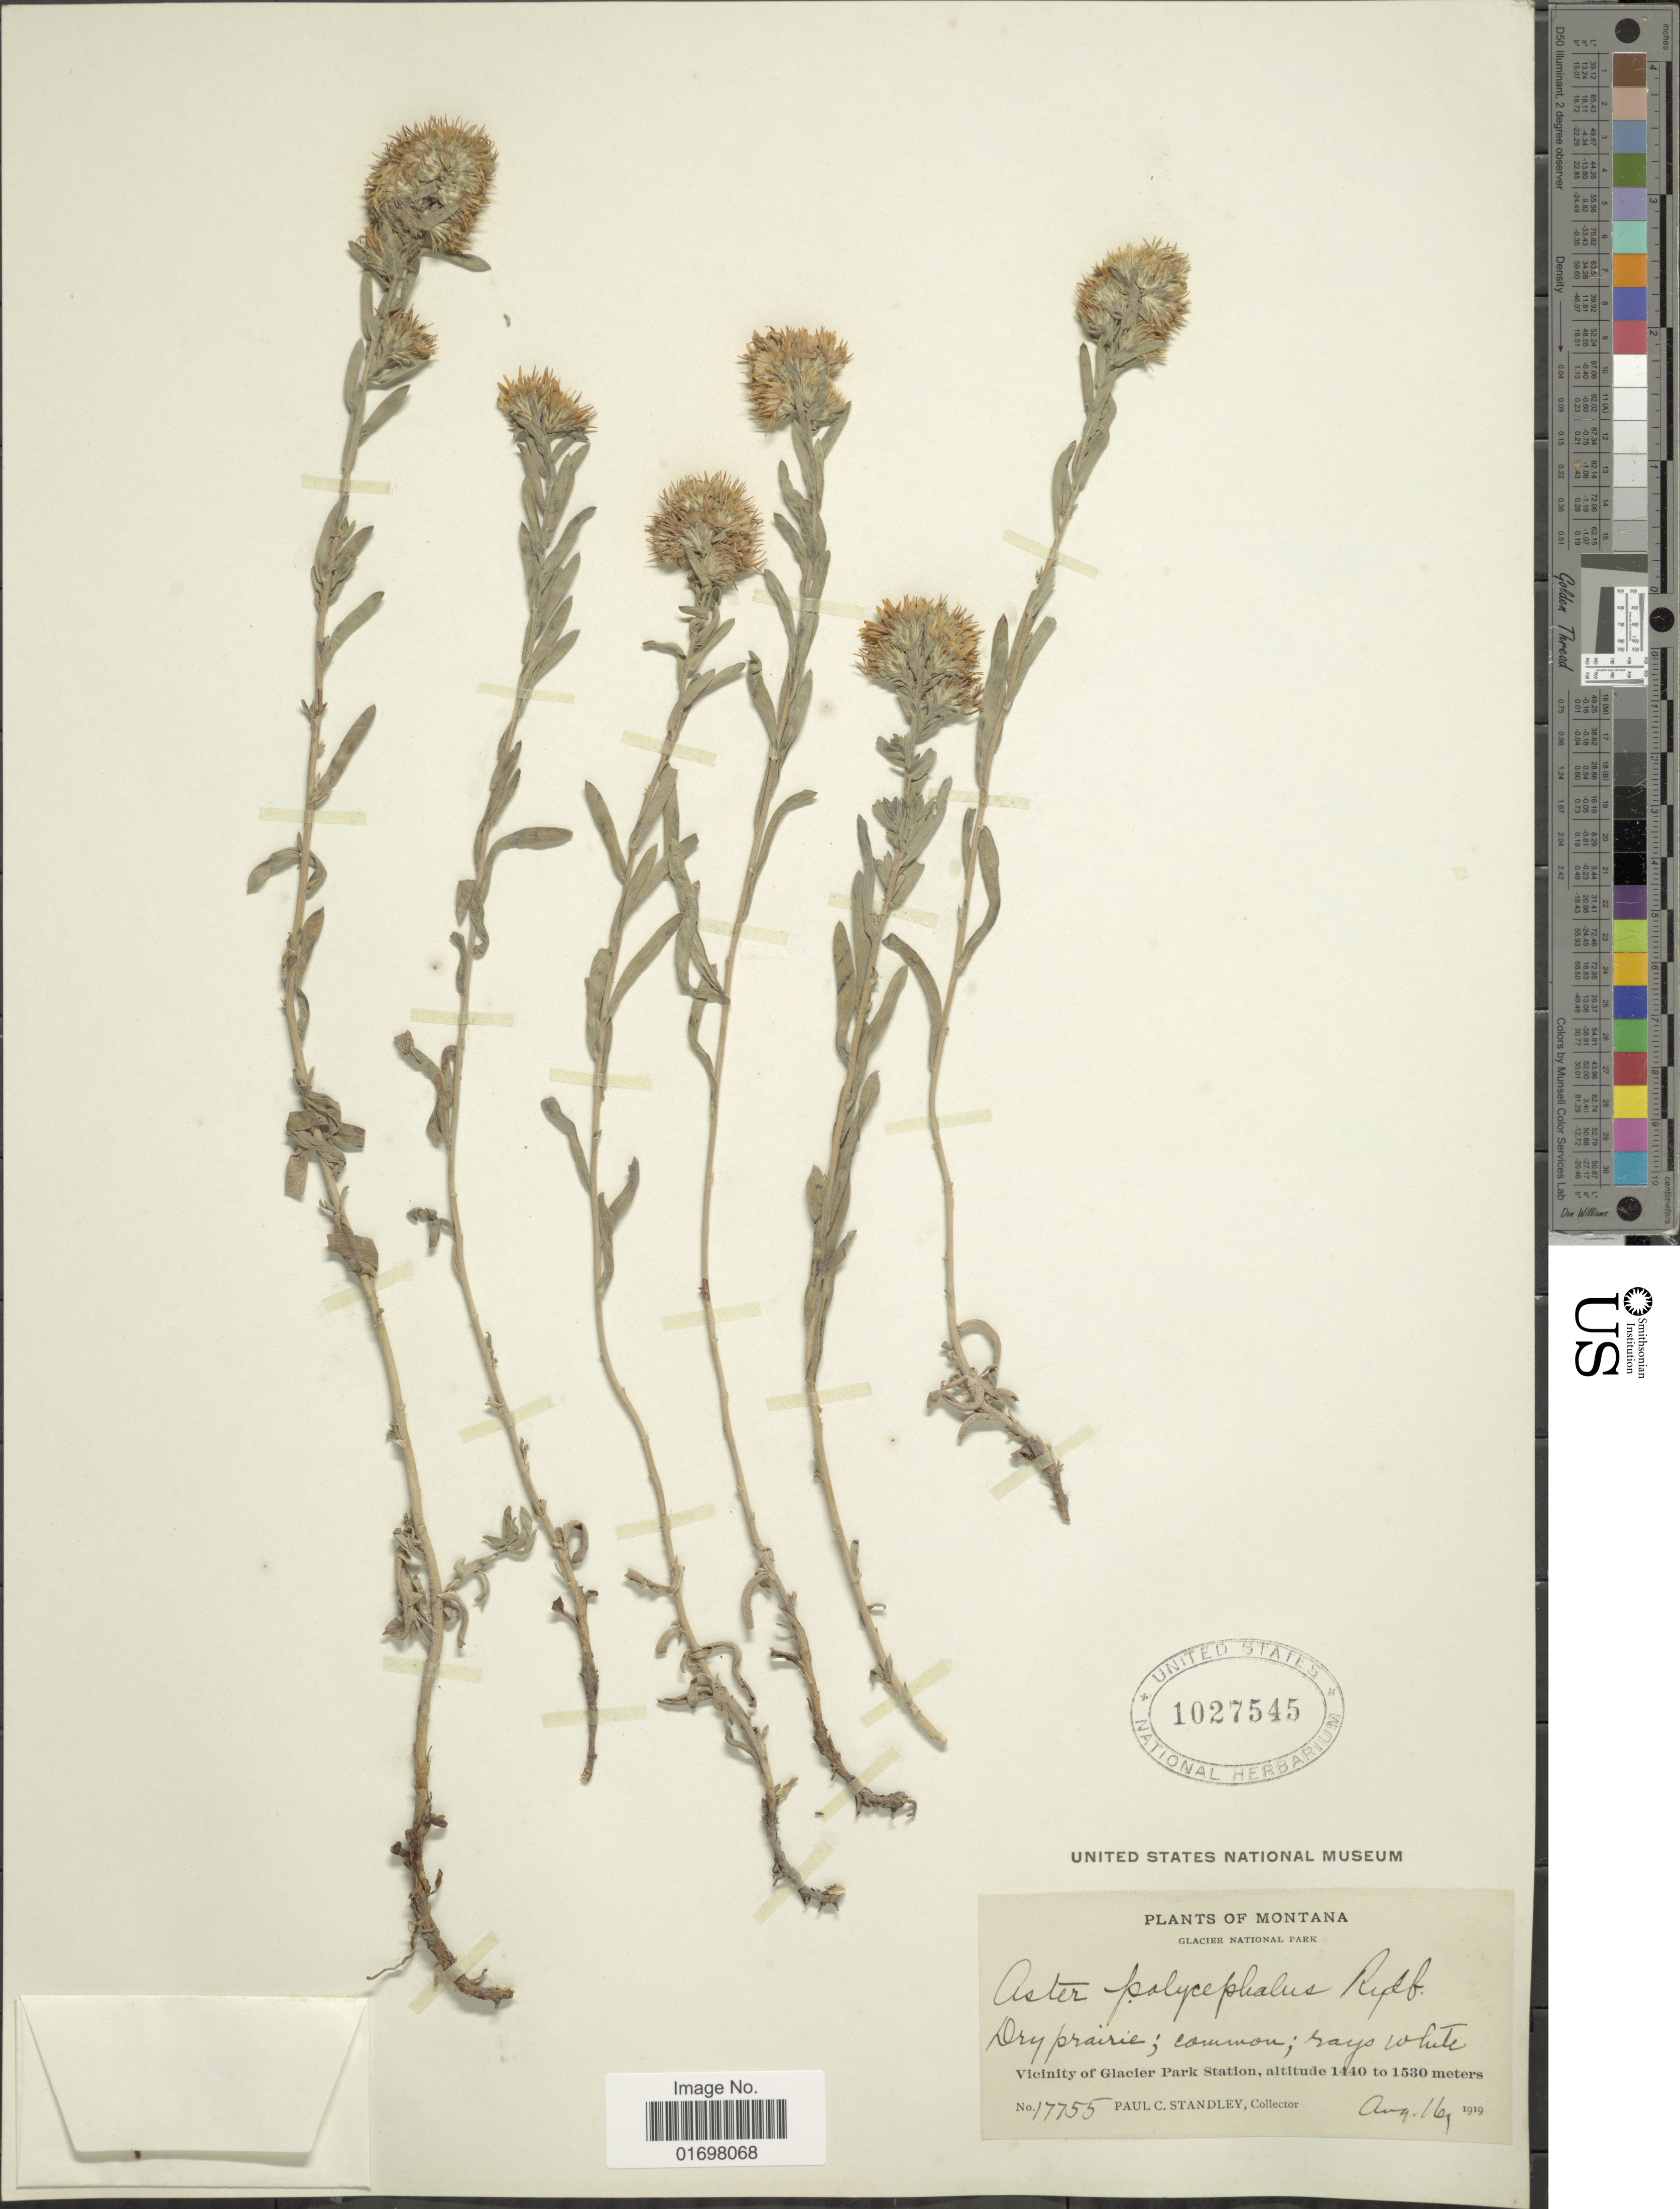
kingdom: Plantae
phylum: Tracheophyta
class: Magnoliopsida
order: Asterales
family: Asteraceae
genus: Symphyotrichum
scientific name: Symphyotrichum falcatum var. commutatum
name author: (Torr. & A. Gray) G.L. Nesom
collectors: P. C. Standley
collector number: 17755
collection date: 1919-08-16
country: United States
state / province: Montana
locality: Montana, Glacier National Park. Vicinity of Glacier Park Station.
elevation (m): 1440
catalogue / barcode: US 1027545